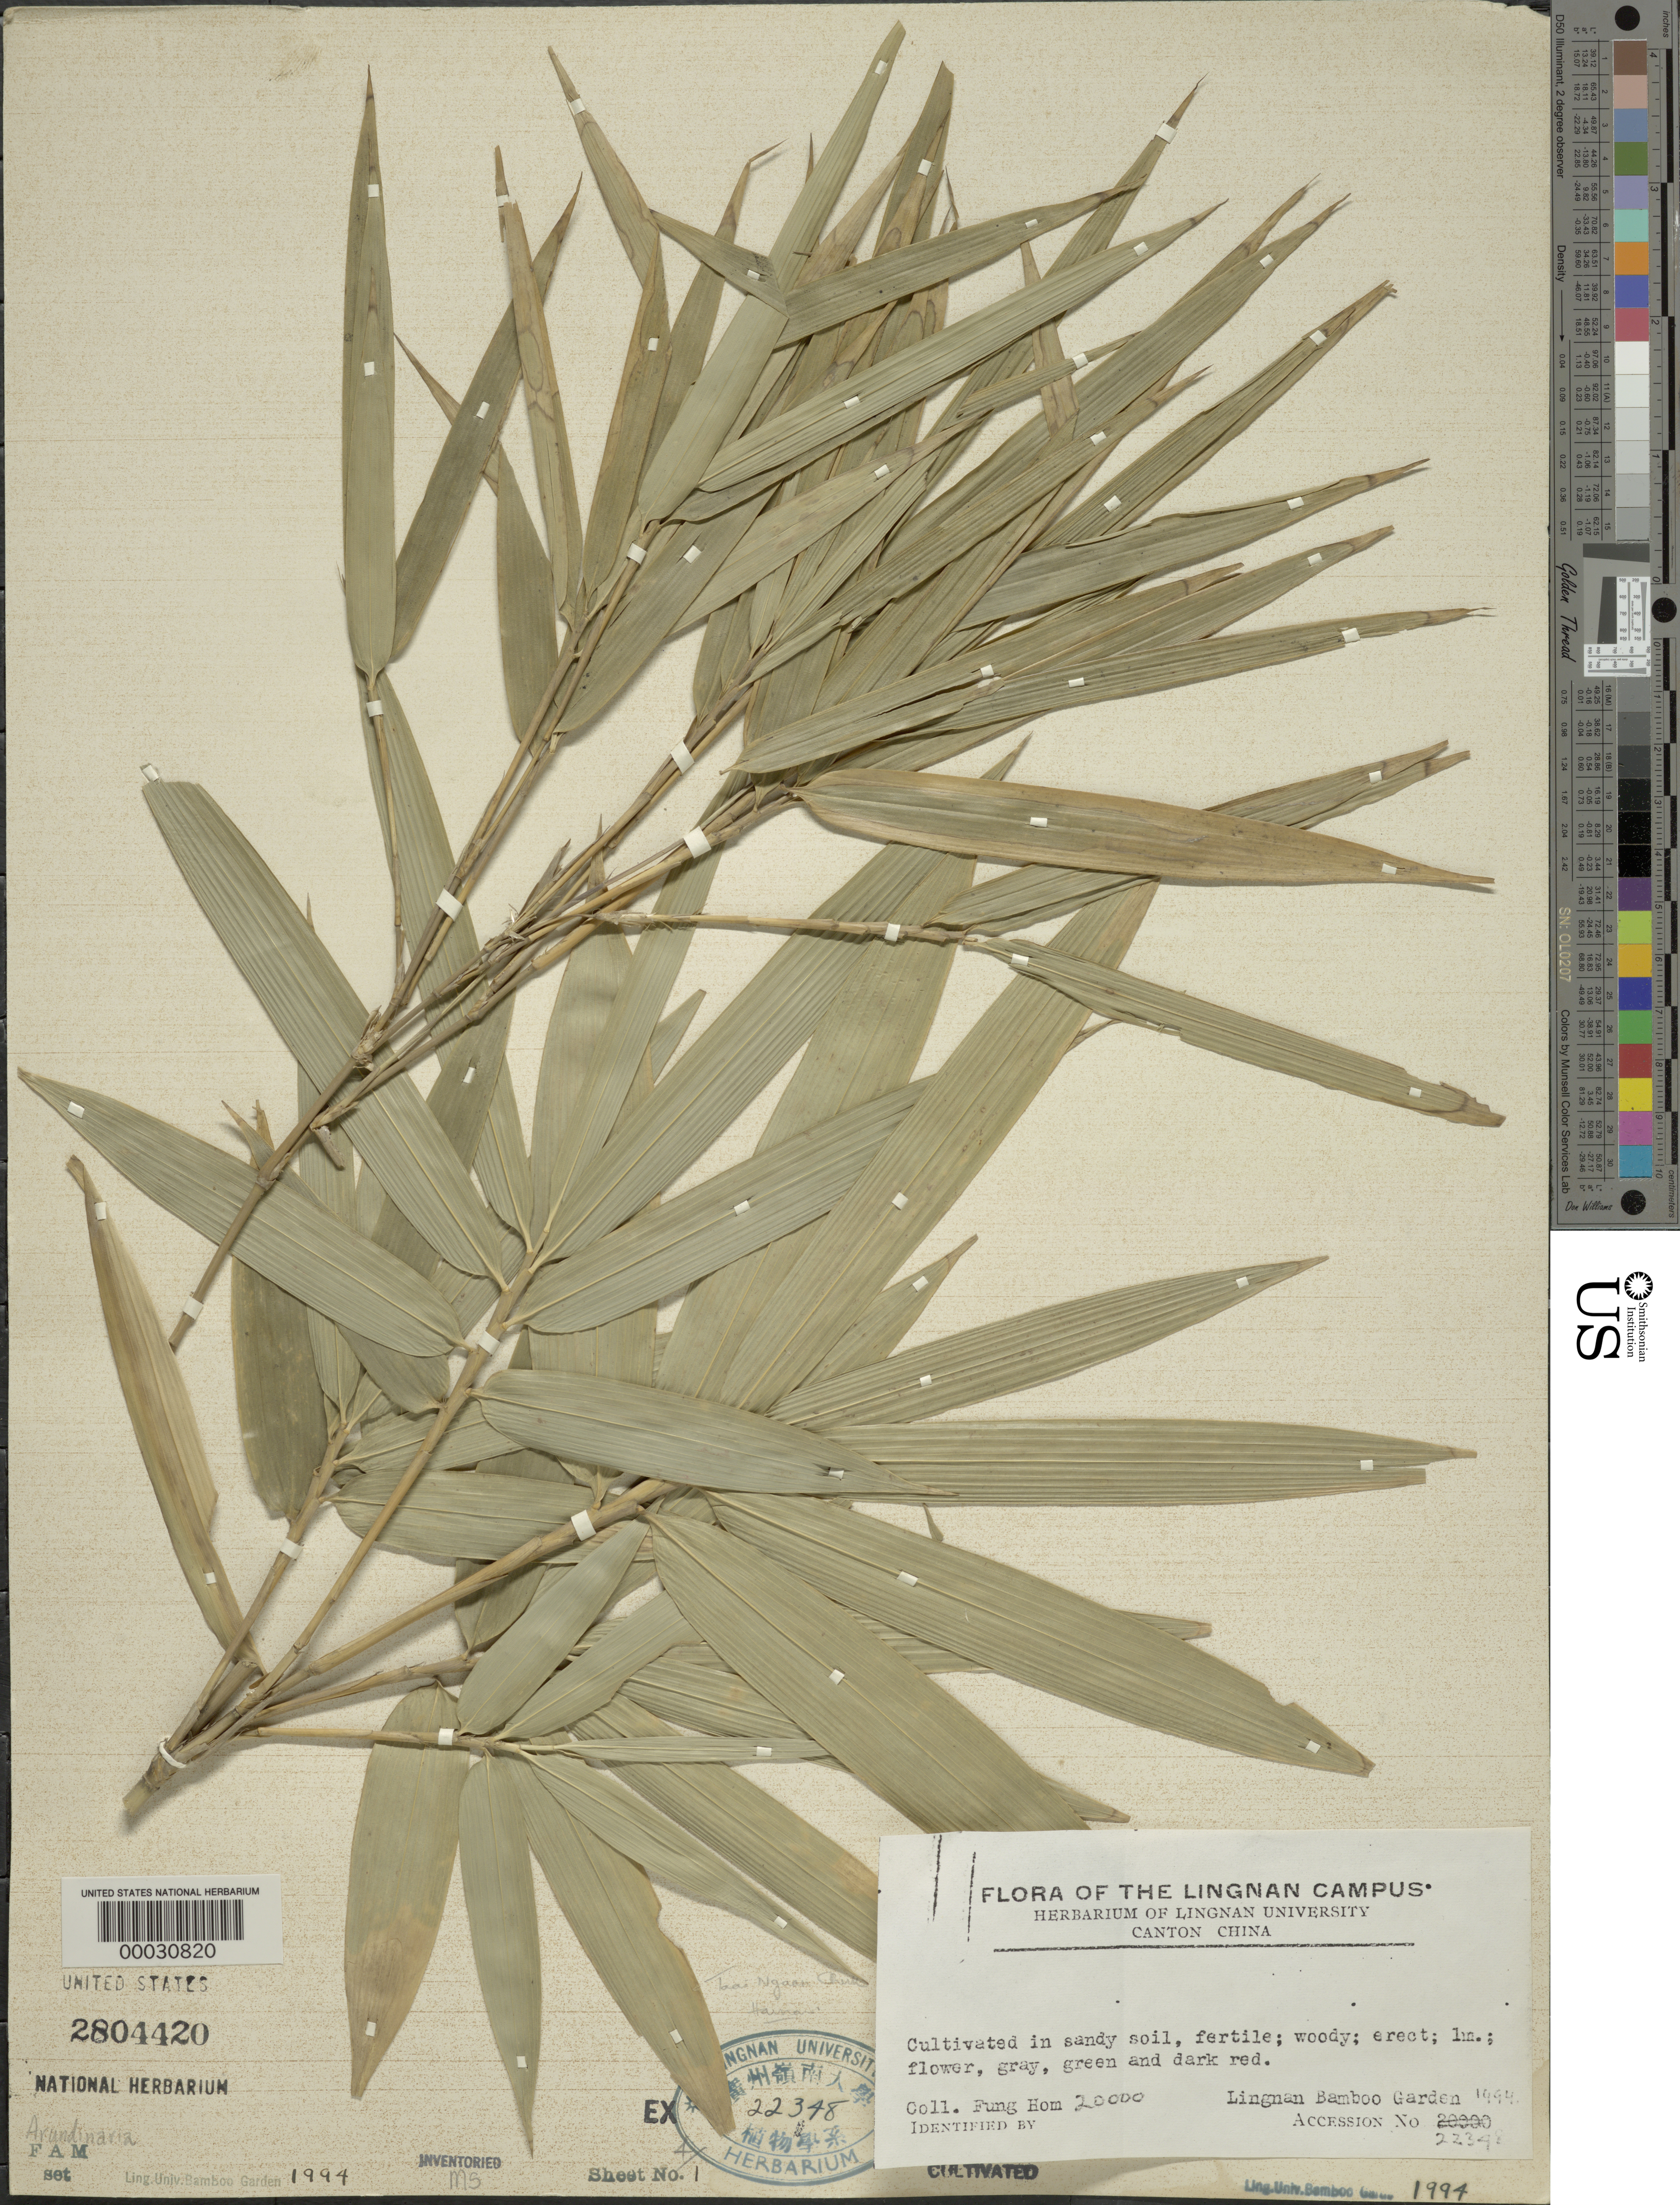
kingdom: Plantae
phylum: Tracheophyta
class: Liliopsida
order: Poales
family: Poaceae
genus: Arundinaria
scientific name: Arundinaria sp.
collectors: H. L. Fung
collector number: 2000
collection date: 1932-04-01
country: China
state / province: Guangdong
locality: Grown in Lingnan University Bamboo Garden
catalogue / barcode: US 2804420